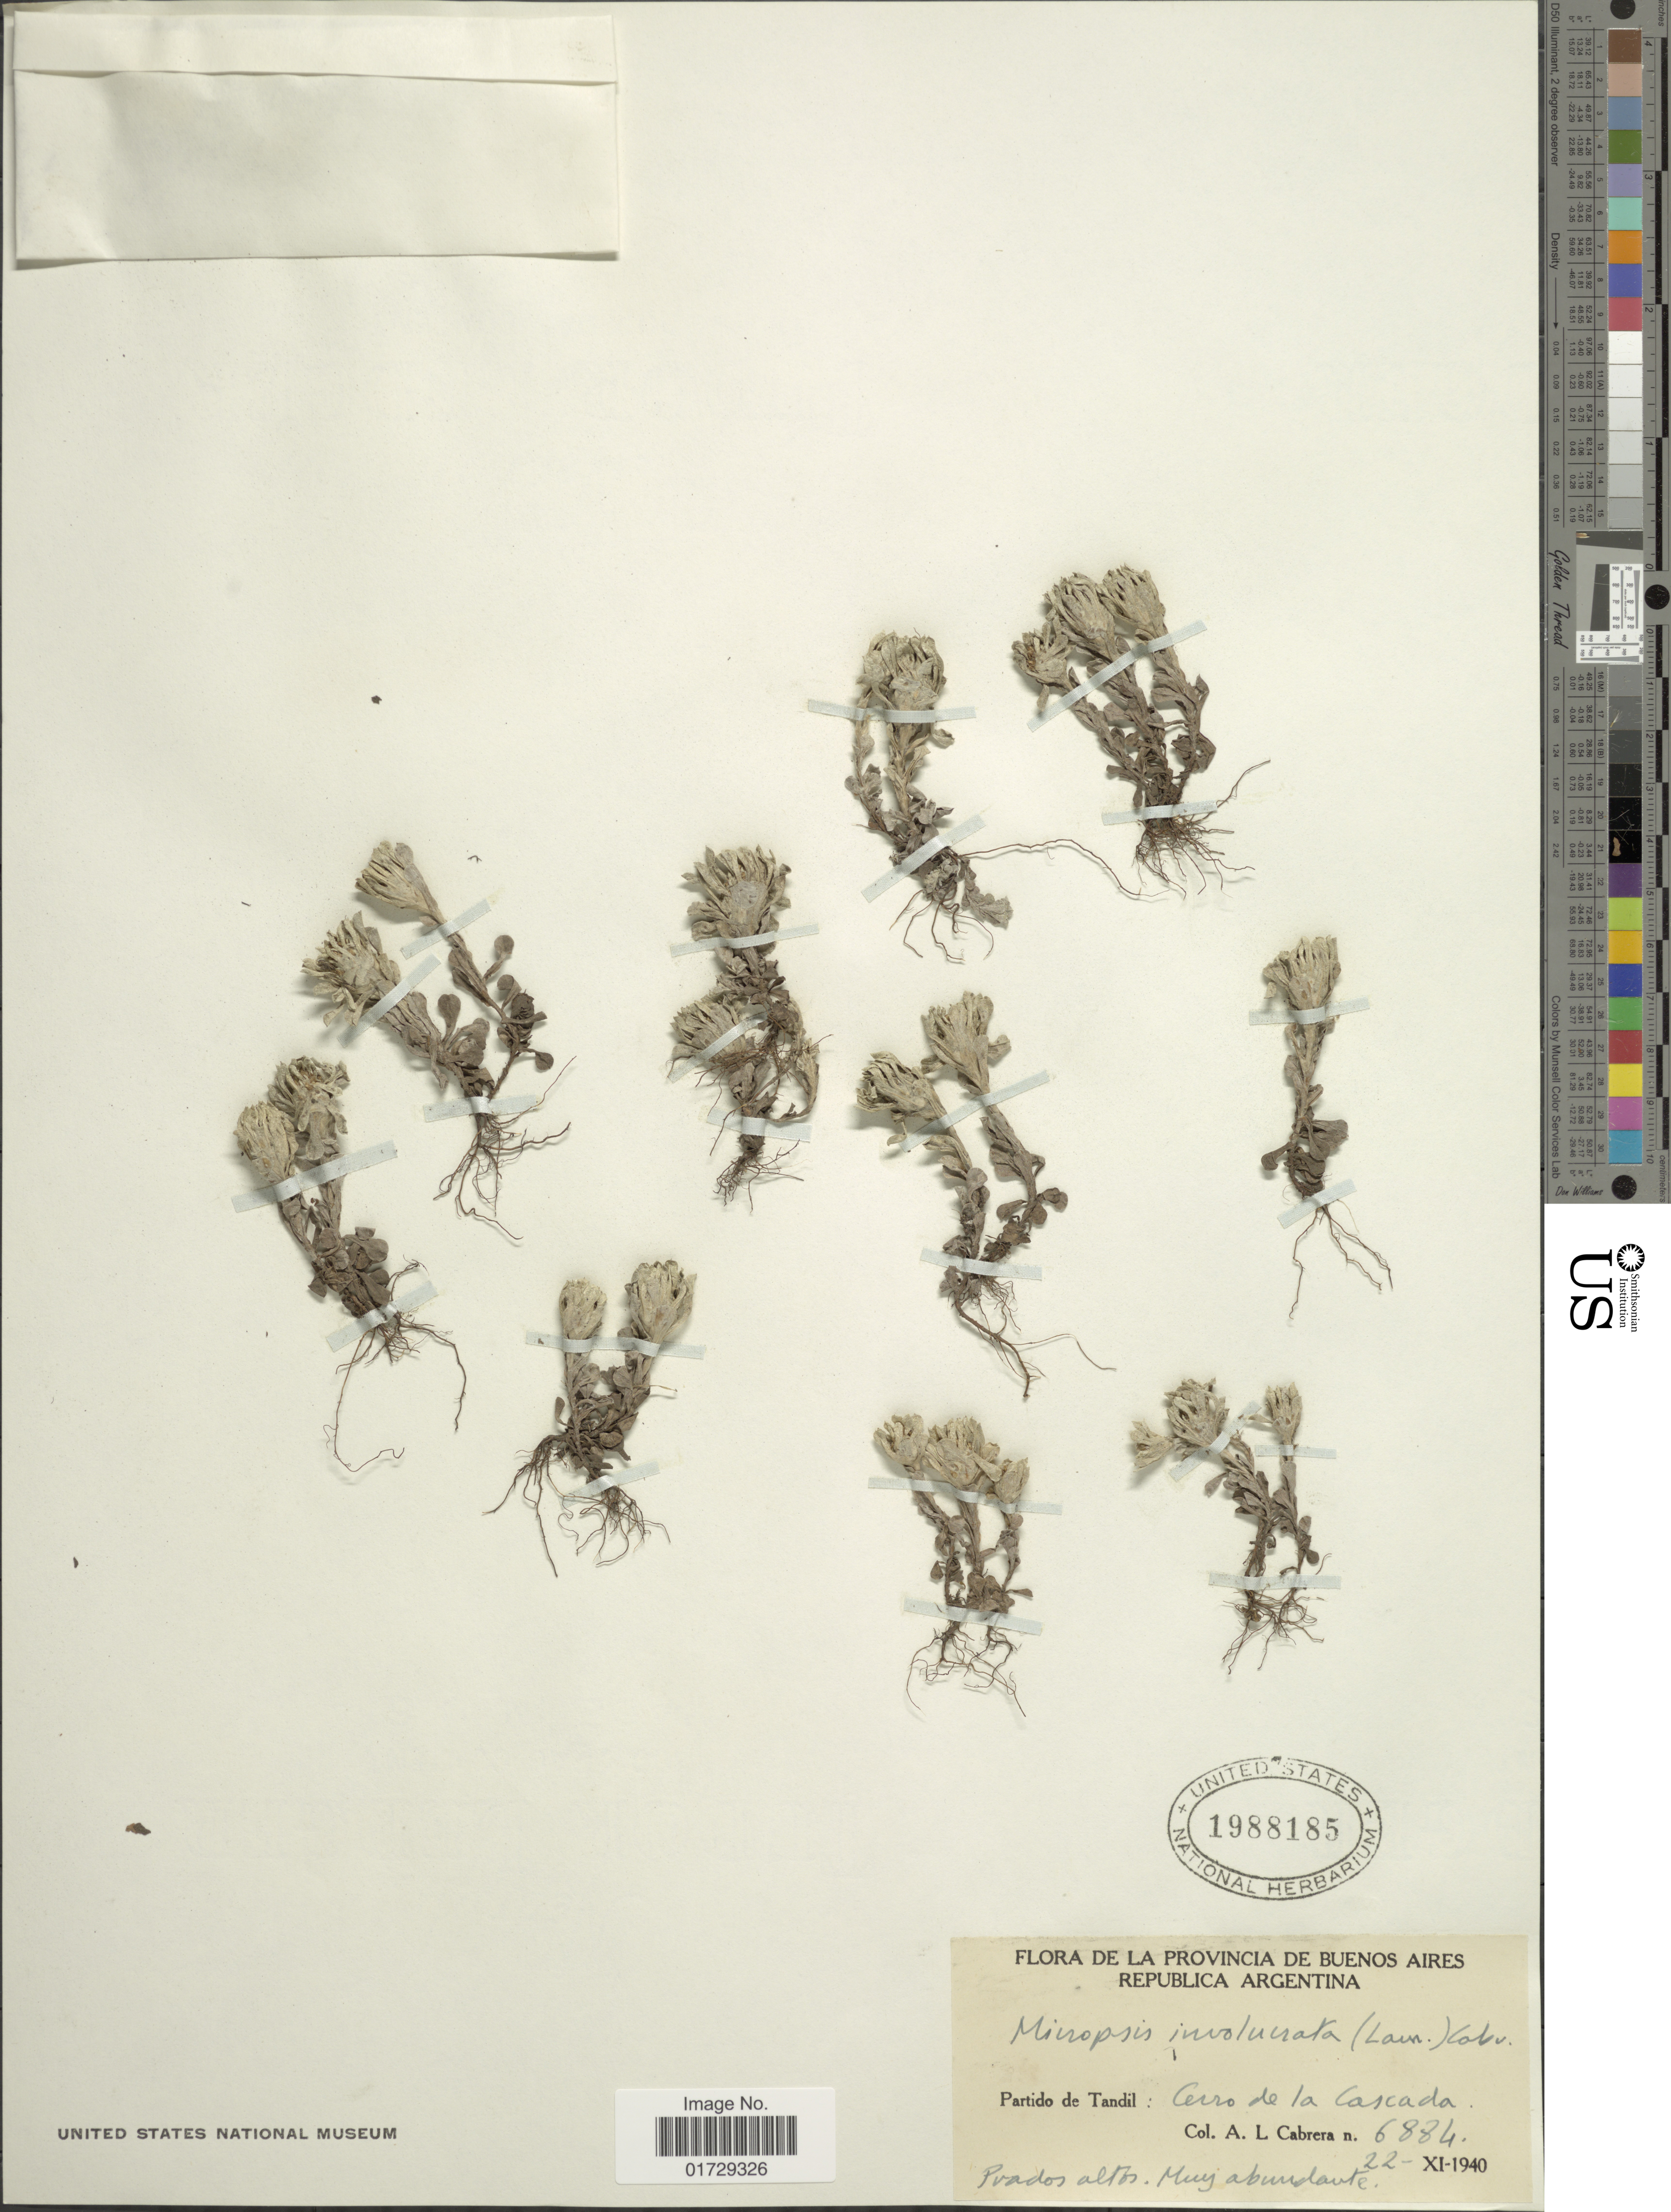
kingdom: Plantae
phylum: Tracheophyta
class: Magnoliopsida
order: Asterales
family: Asteraceae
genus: Micropsis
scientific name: Micropsis involucrata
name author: (Lam.) Cabrera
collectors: A. L. Cabrera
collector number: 6884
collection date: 1940-11-22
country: Argentina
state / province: Buenos Aires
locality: Patido de Tandil: Cerro de la Cascada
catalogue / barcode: US 1988185